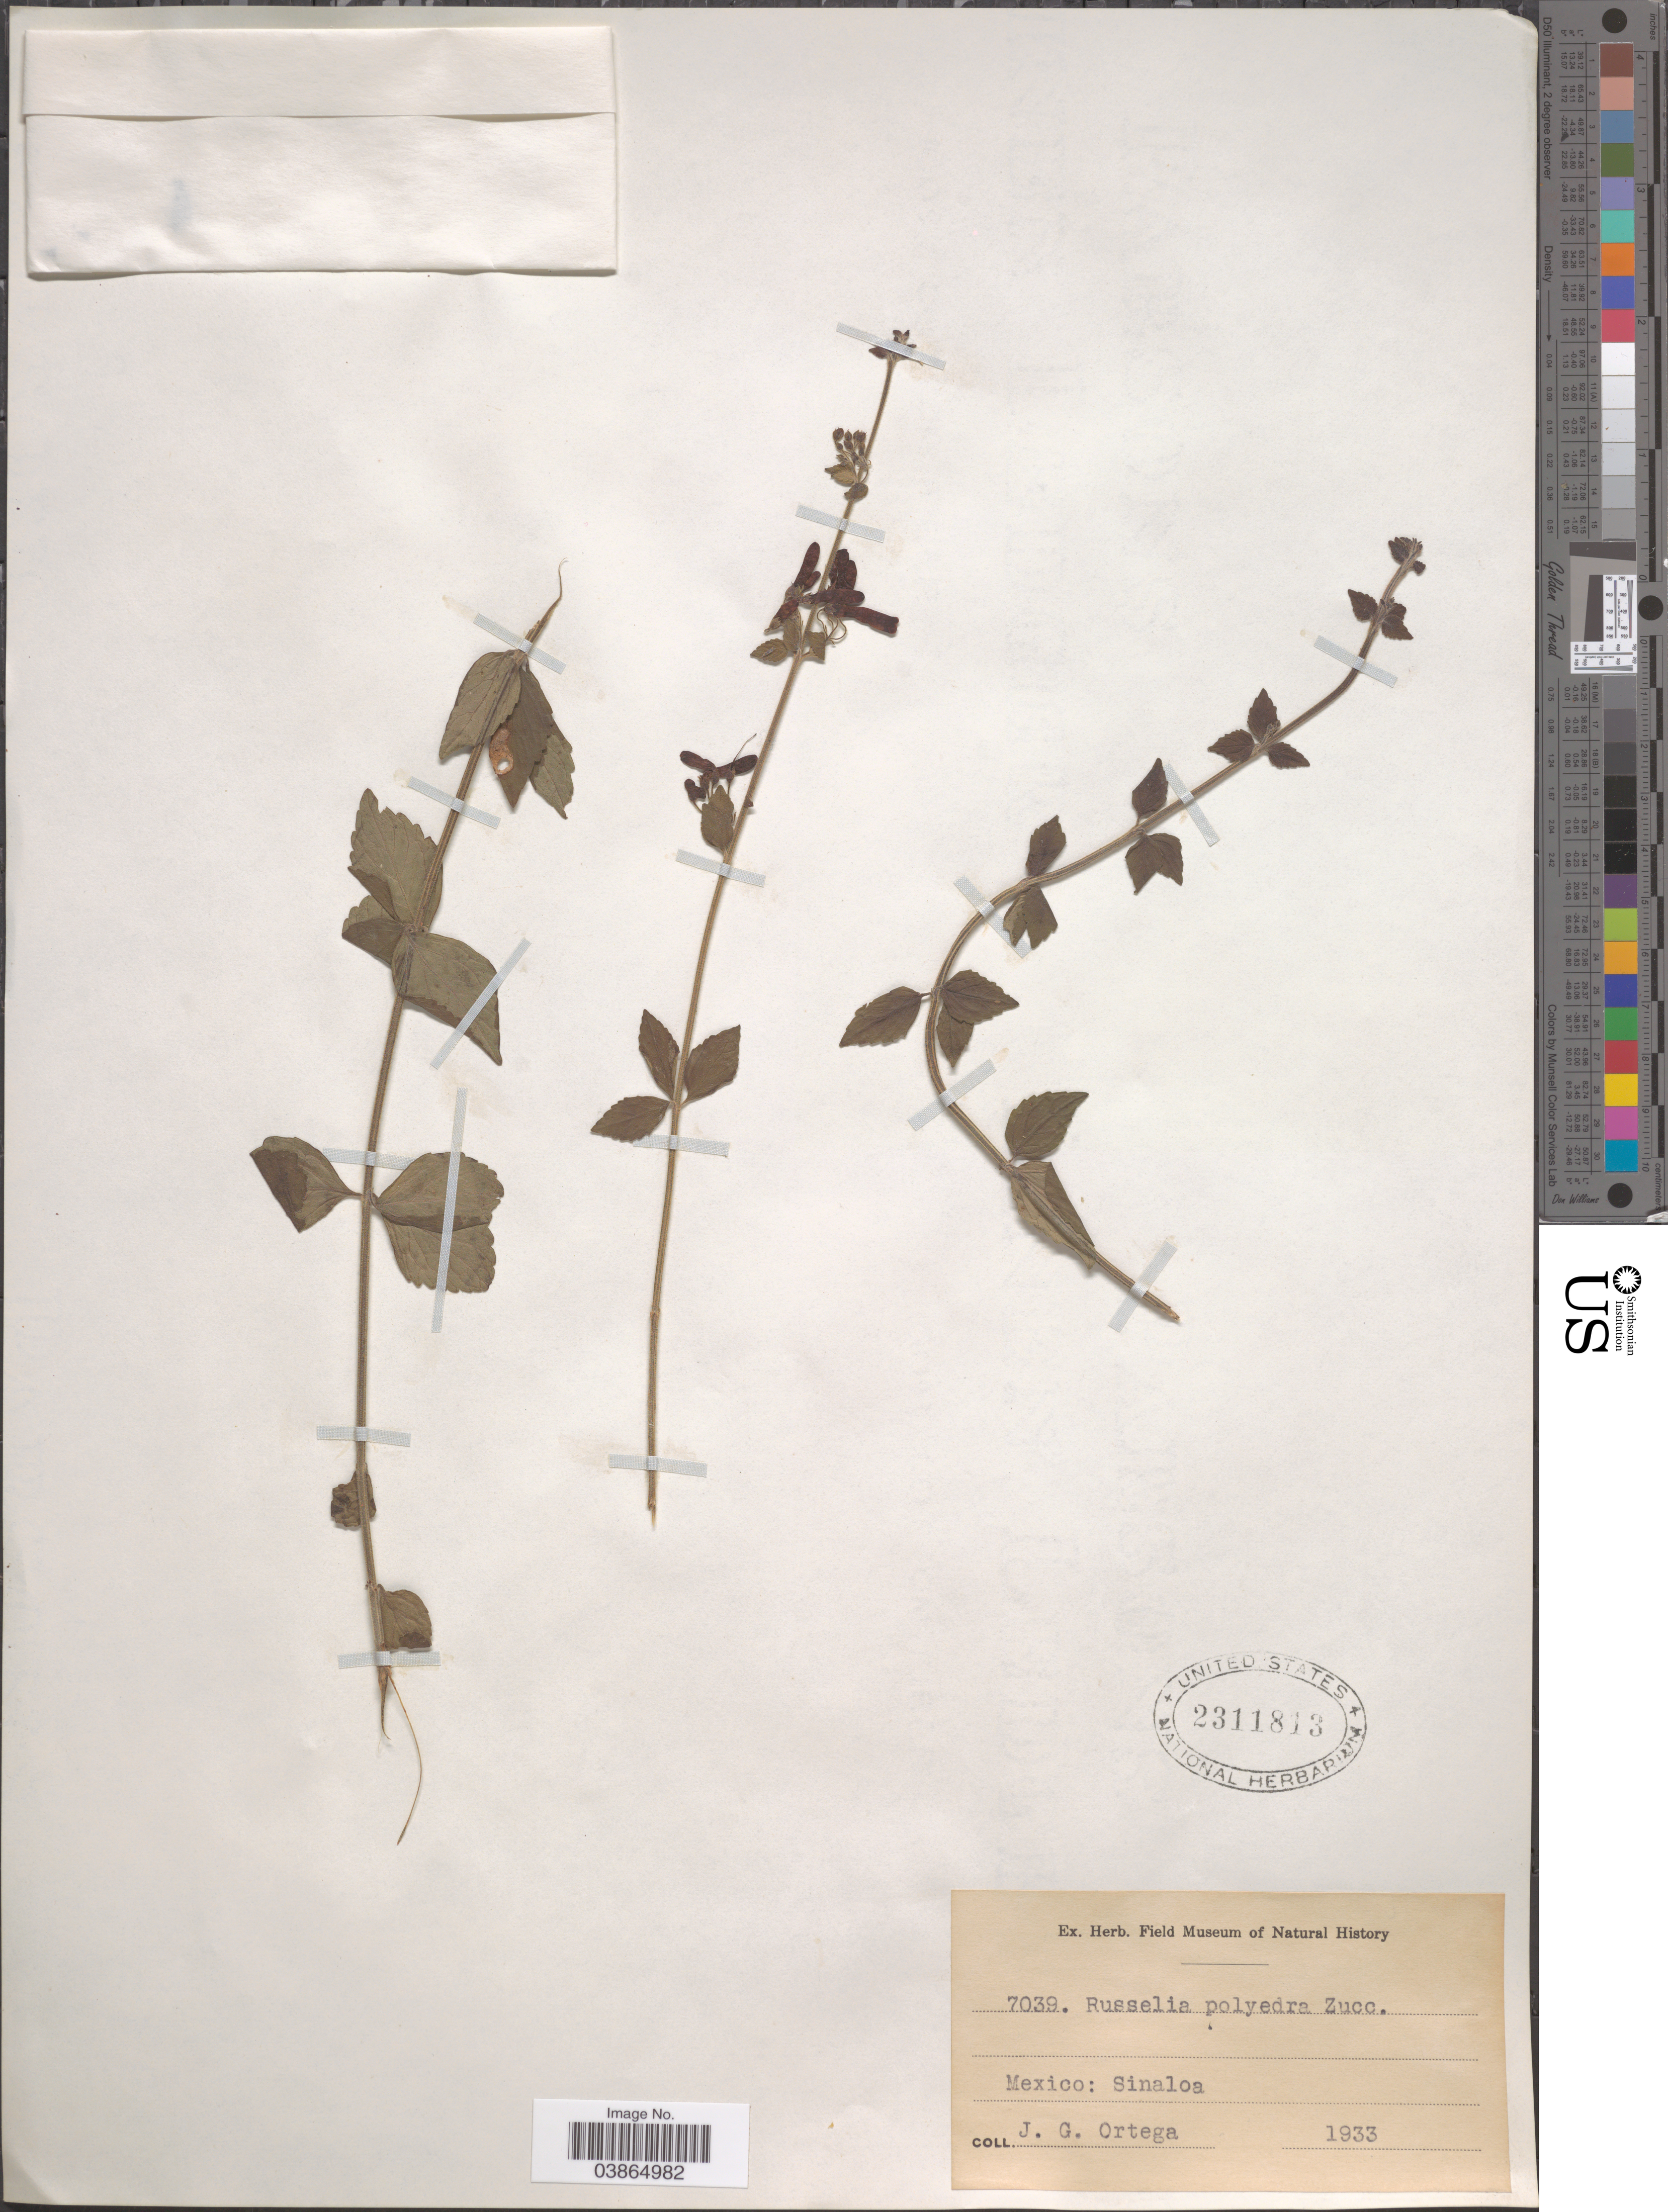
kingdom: Plantae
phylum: Tracheophyta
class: Magnoliopsida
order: Lamiales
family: Plantaginaceae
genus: Russelia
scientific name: Russelia polyedra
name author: Zucc.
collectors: J. Ortega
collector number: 7039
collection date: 1933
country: Mexico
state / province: Sinaloa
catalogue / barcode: US 2311813